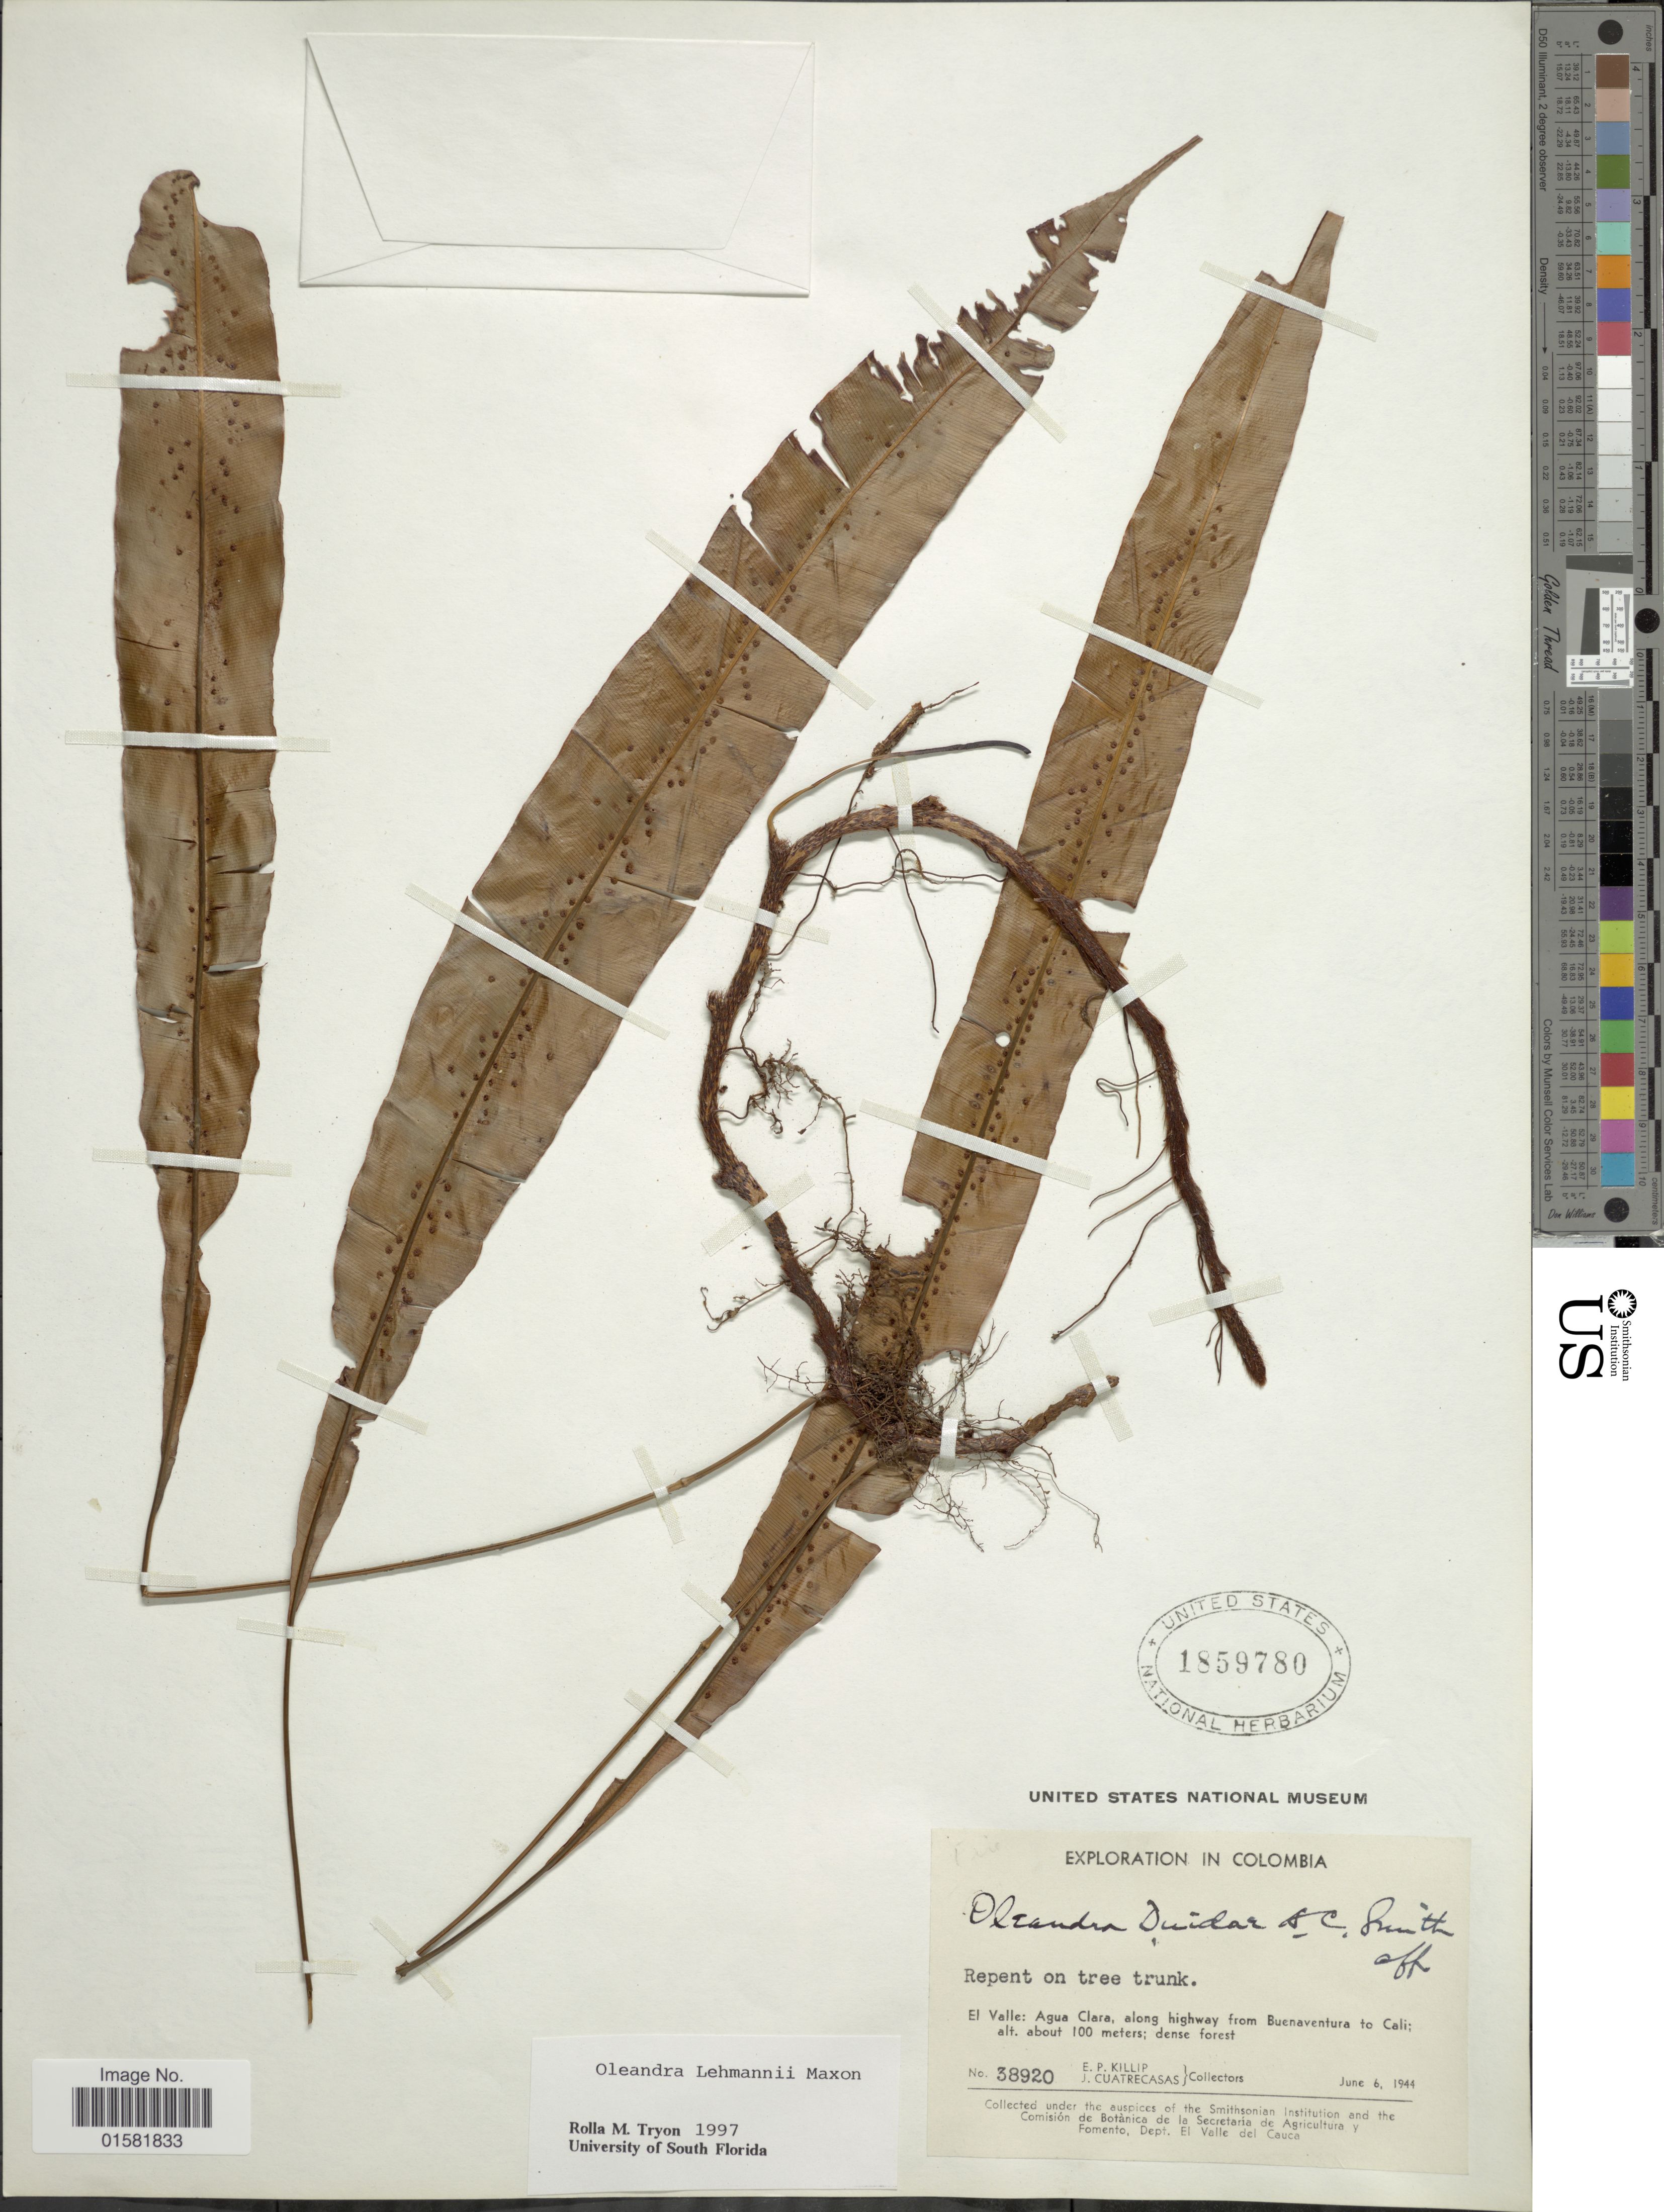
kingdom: Plantae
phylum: Tracheophyta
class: Polypodiopsida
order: Polypodiales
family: Oleandraceae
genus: Oleandra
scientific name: Oleandra archeri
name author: Maxon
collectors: E. P. Killip & J. Cuatrecasas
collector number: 38920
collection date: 1944-06-06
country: Colombia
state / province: Valle del Cauca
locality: Colombia, El Valle: Agua Clara, along highway from Buenaventura to Cali.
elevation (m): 100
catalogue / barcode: US 1859780